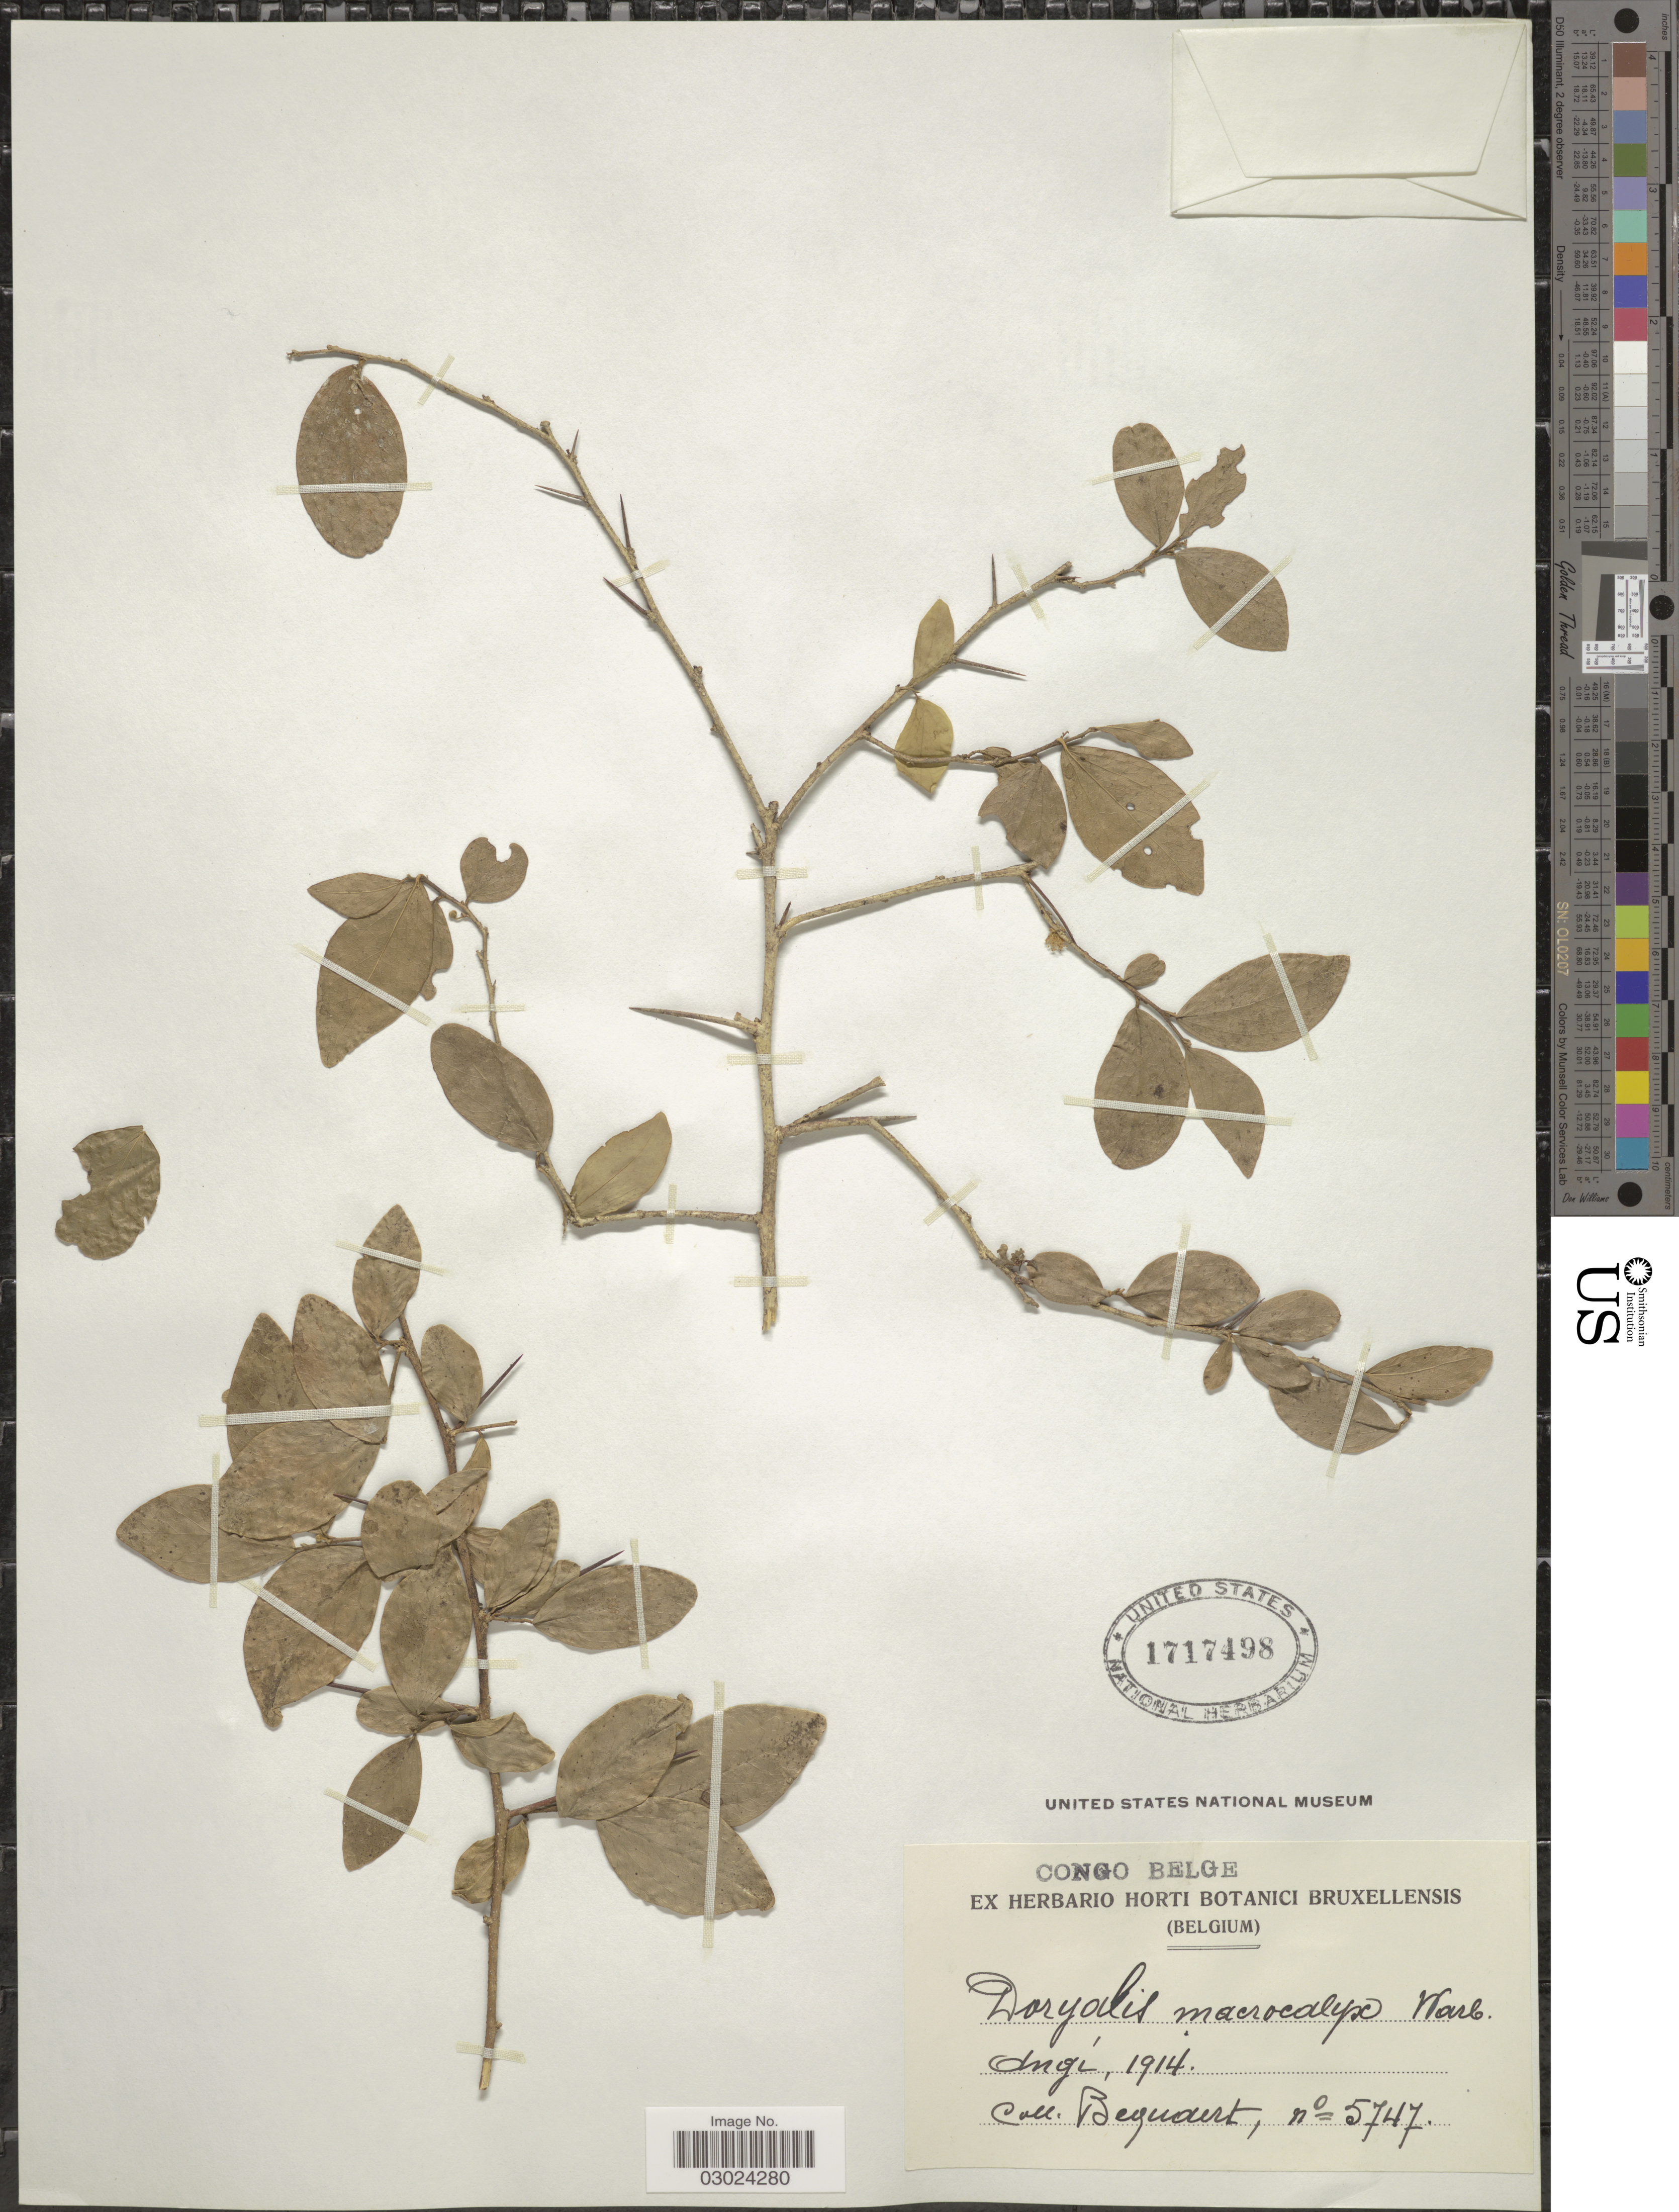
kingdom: Plantae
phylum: Tracheophyta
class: Magnoliopsida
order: Malpighiales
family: Salicaceae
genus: Dovyalis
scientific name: Dovyalis macrocalyx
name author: (Oliv.) Warb.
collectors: Bequaert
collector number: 5747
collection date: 1914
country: Congo, Democratic Republic of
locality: Angí.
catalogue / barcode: US 1717498